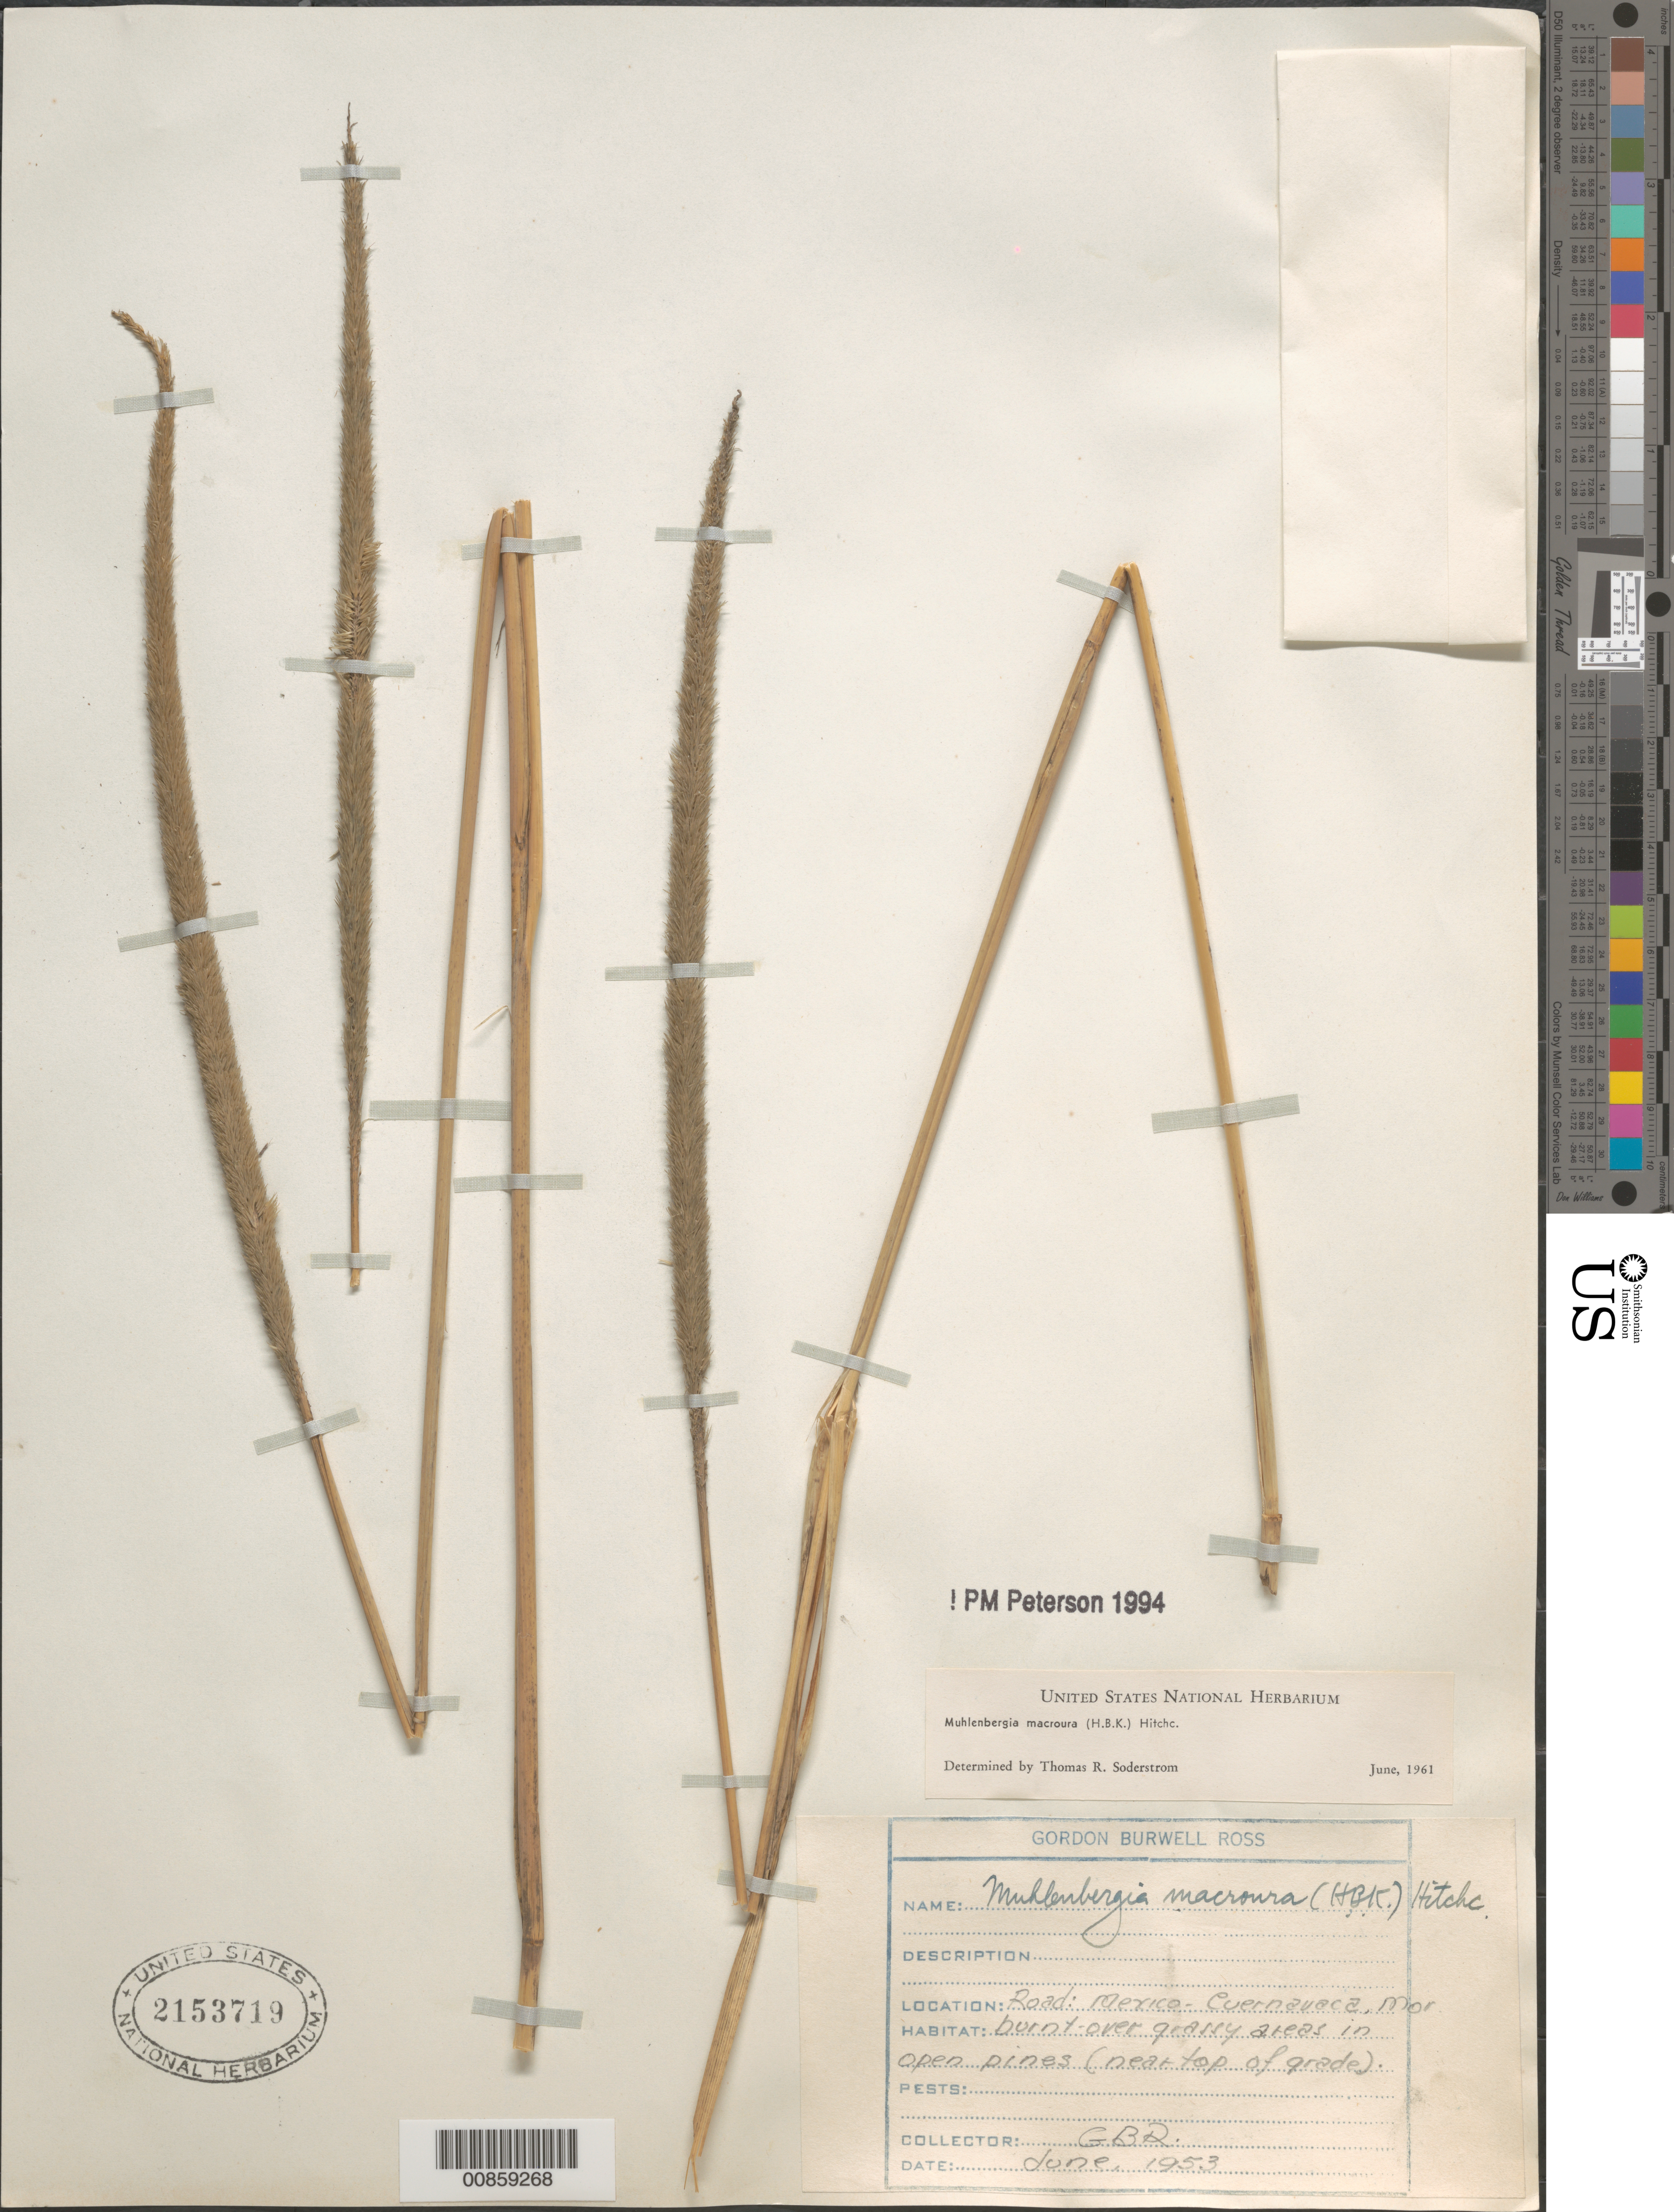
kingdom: Plantae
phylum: Tracheophyta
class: Liliopsida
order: Poales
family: Poaceae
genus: Muhlenbergia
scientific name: Muhlenbergia macroura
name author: (Kunth) Hitchc.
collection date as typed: Jun 1953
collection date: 1953-06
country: Mexico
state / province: Morelos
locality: Road Mexico- Cuernavaca, Mor.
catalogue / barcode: US 2153719